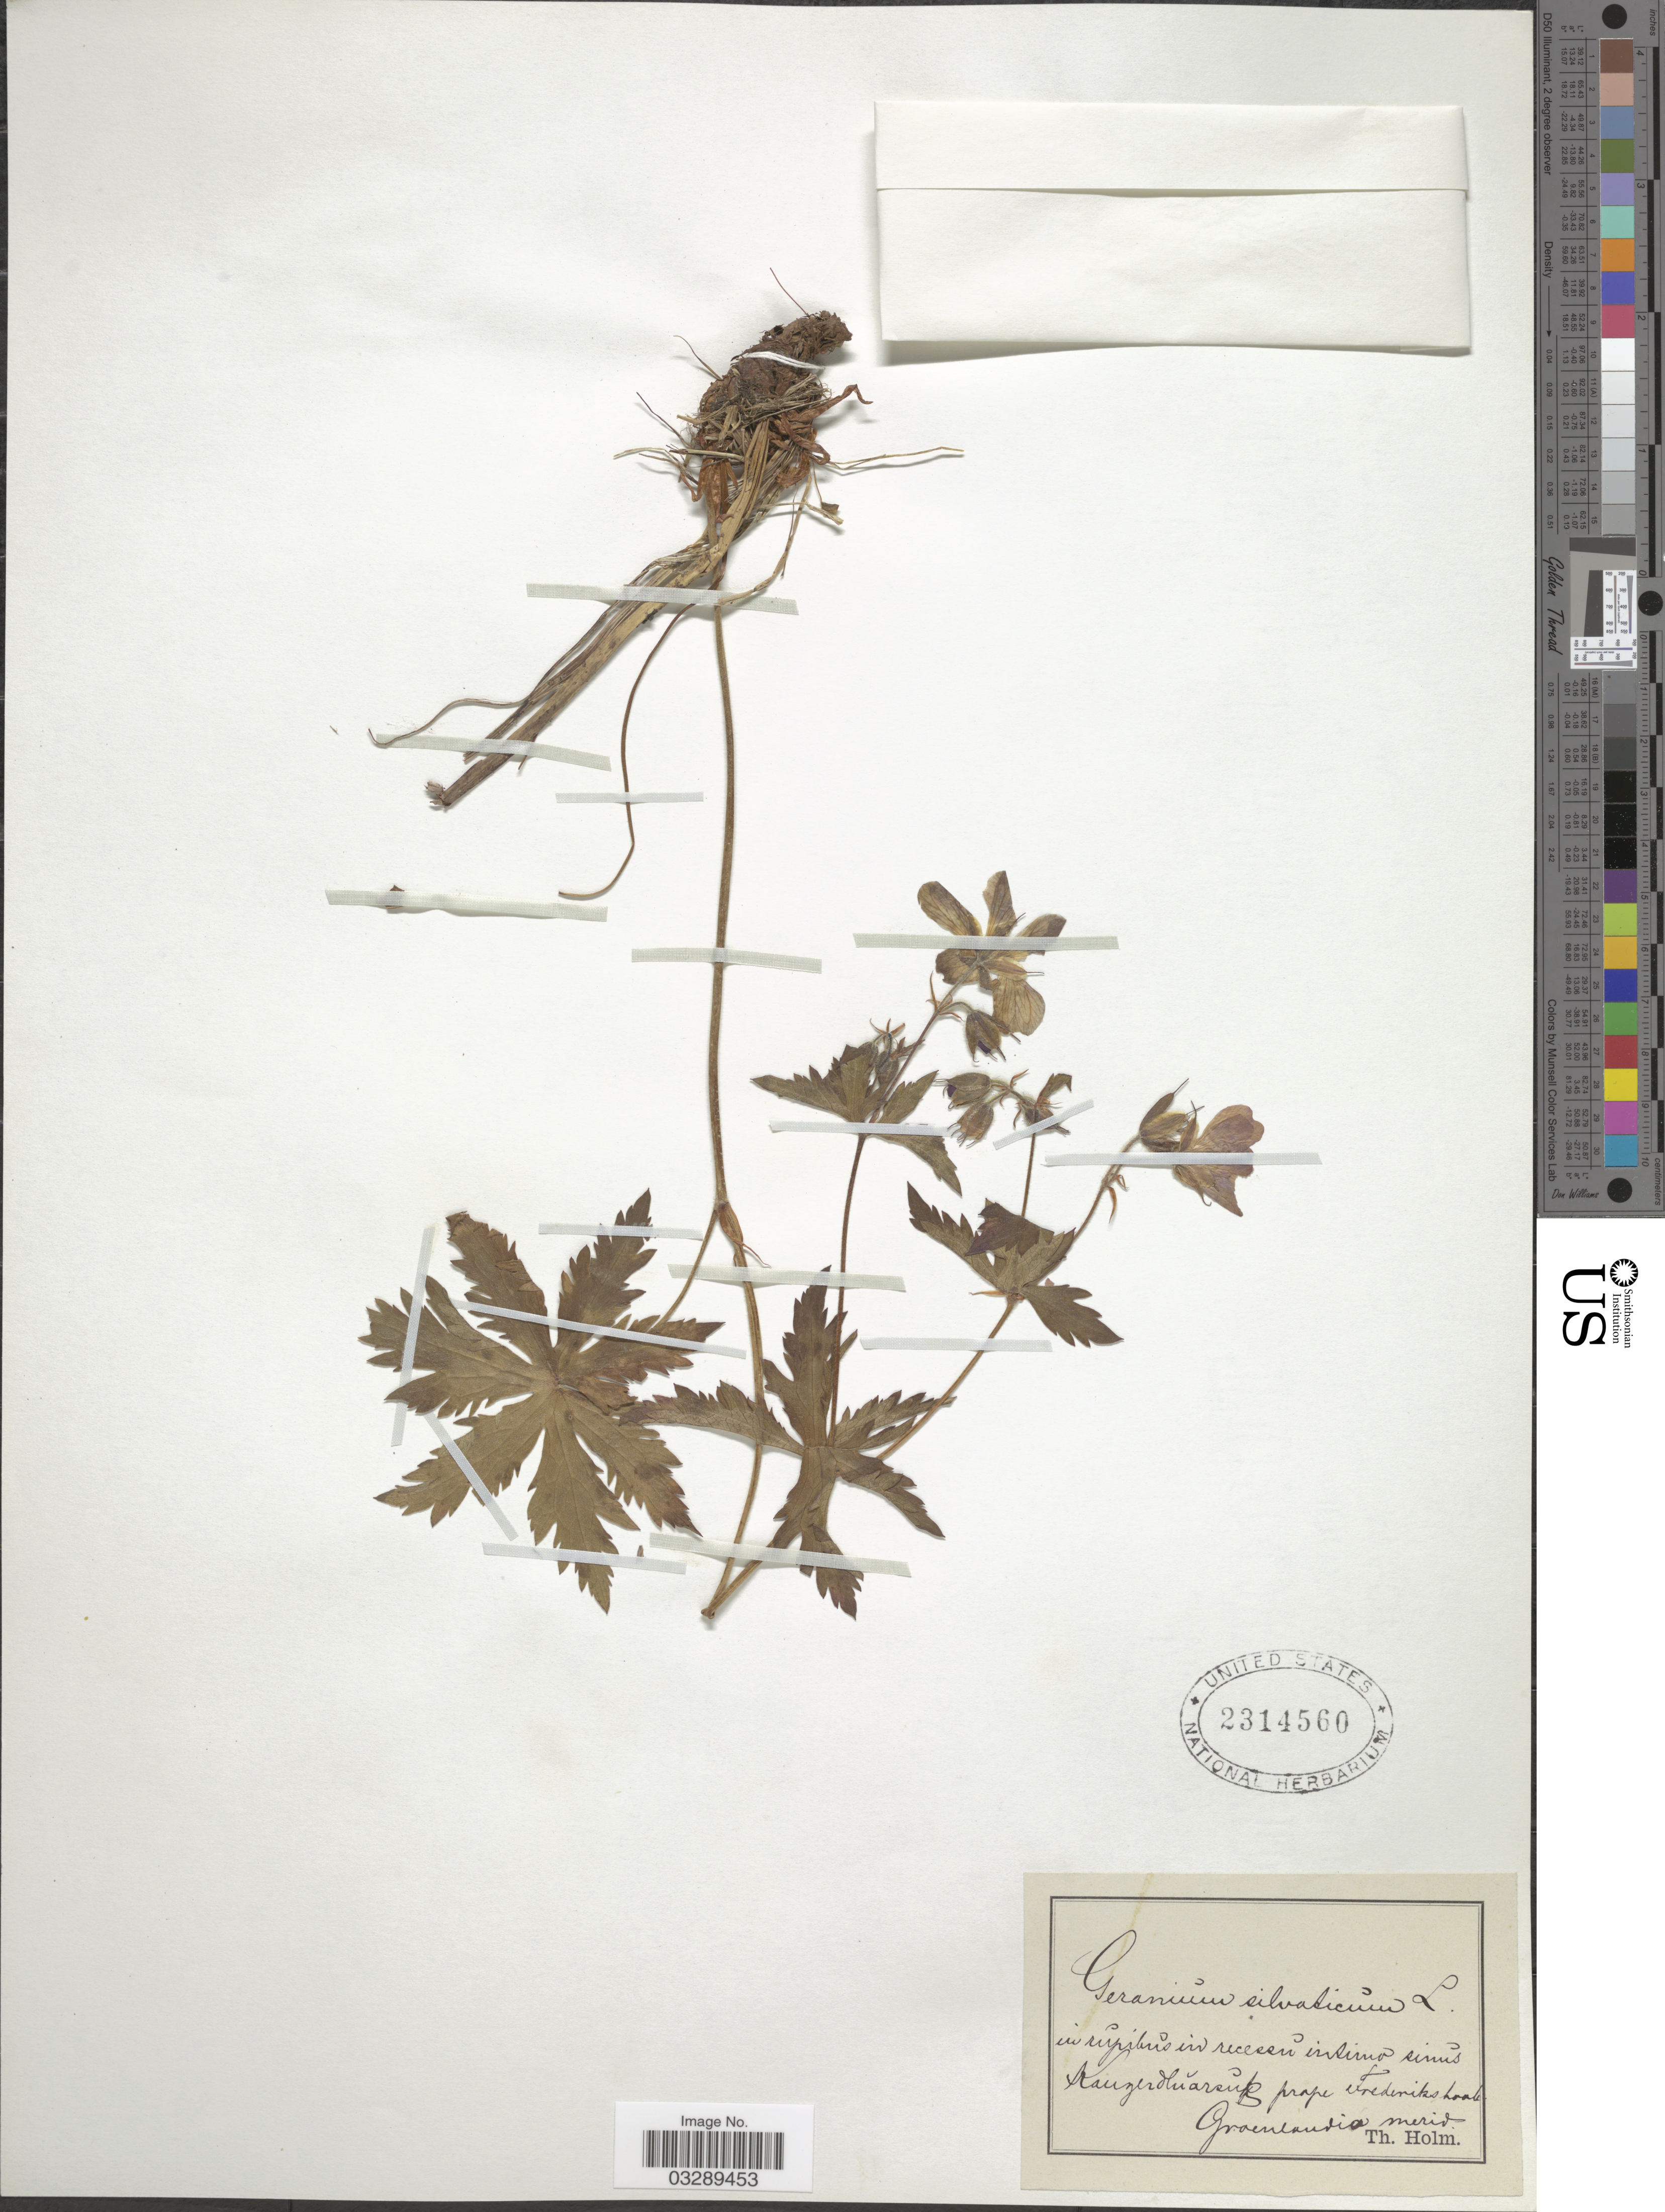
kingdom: Plantae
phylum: Tracheophyta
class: Magnoliopsida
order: Geraniales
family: Geraniaceae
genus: Geranium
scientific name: Geranium sp.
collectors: T. Holm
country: Greenland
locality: Kangerdluarsuk prope Frederikshaab. Groenlandia merid.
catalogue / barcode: US 2314560